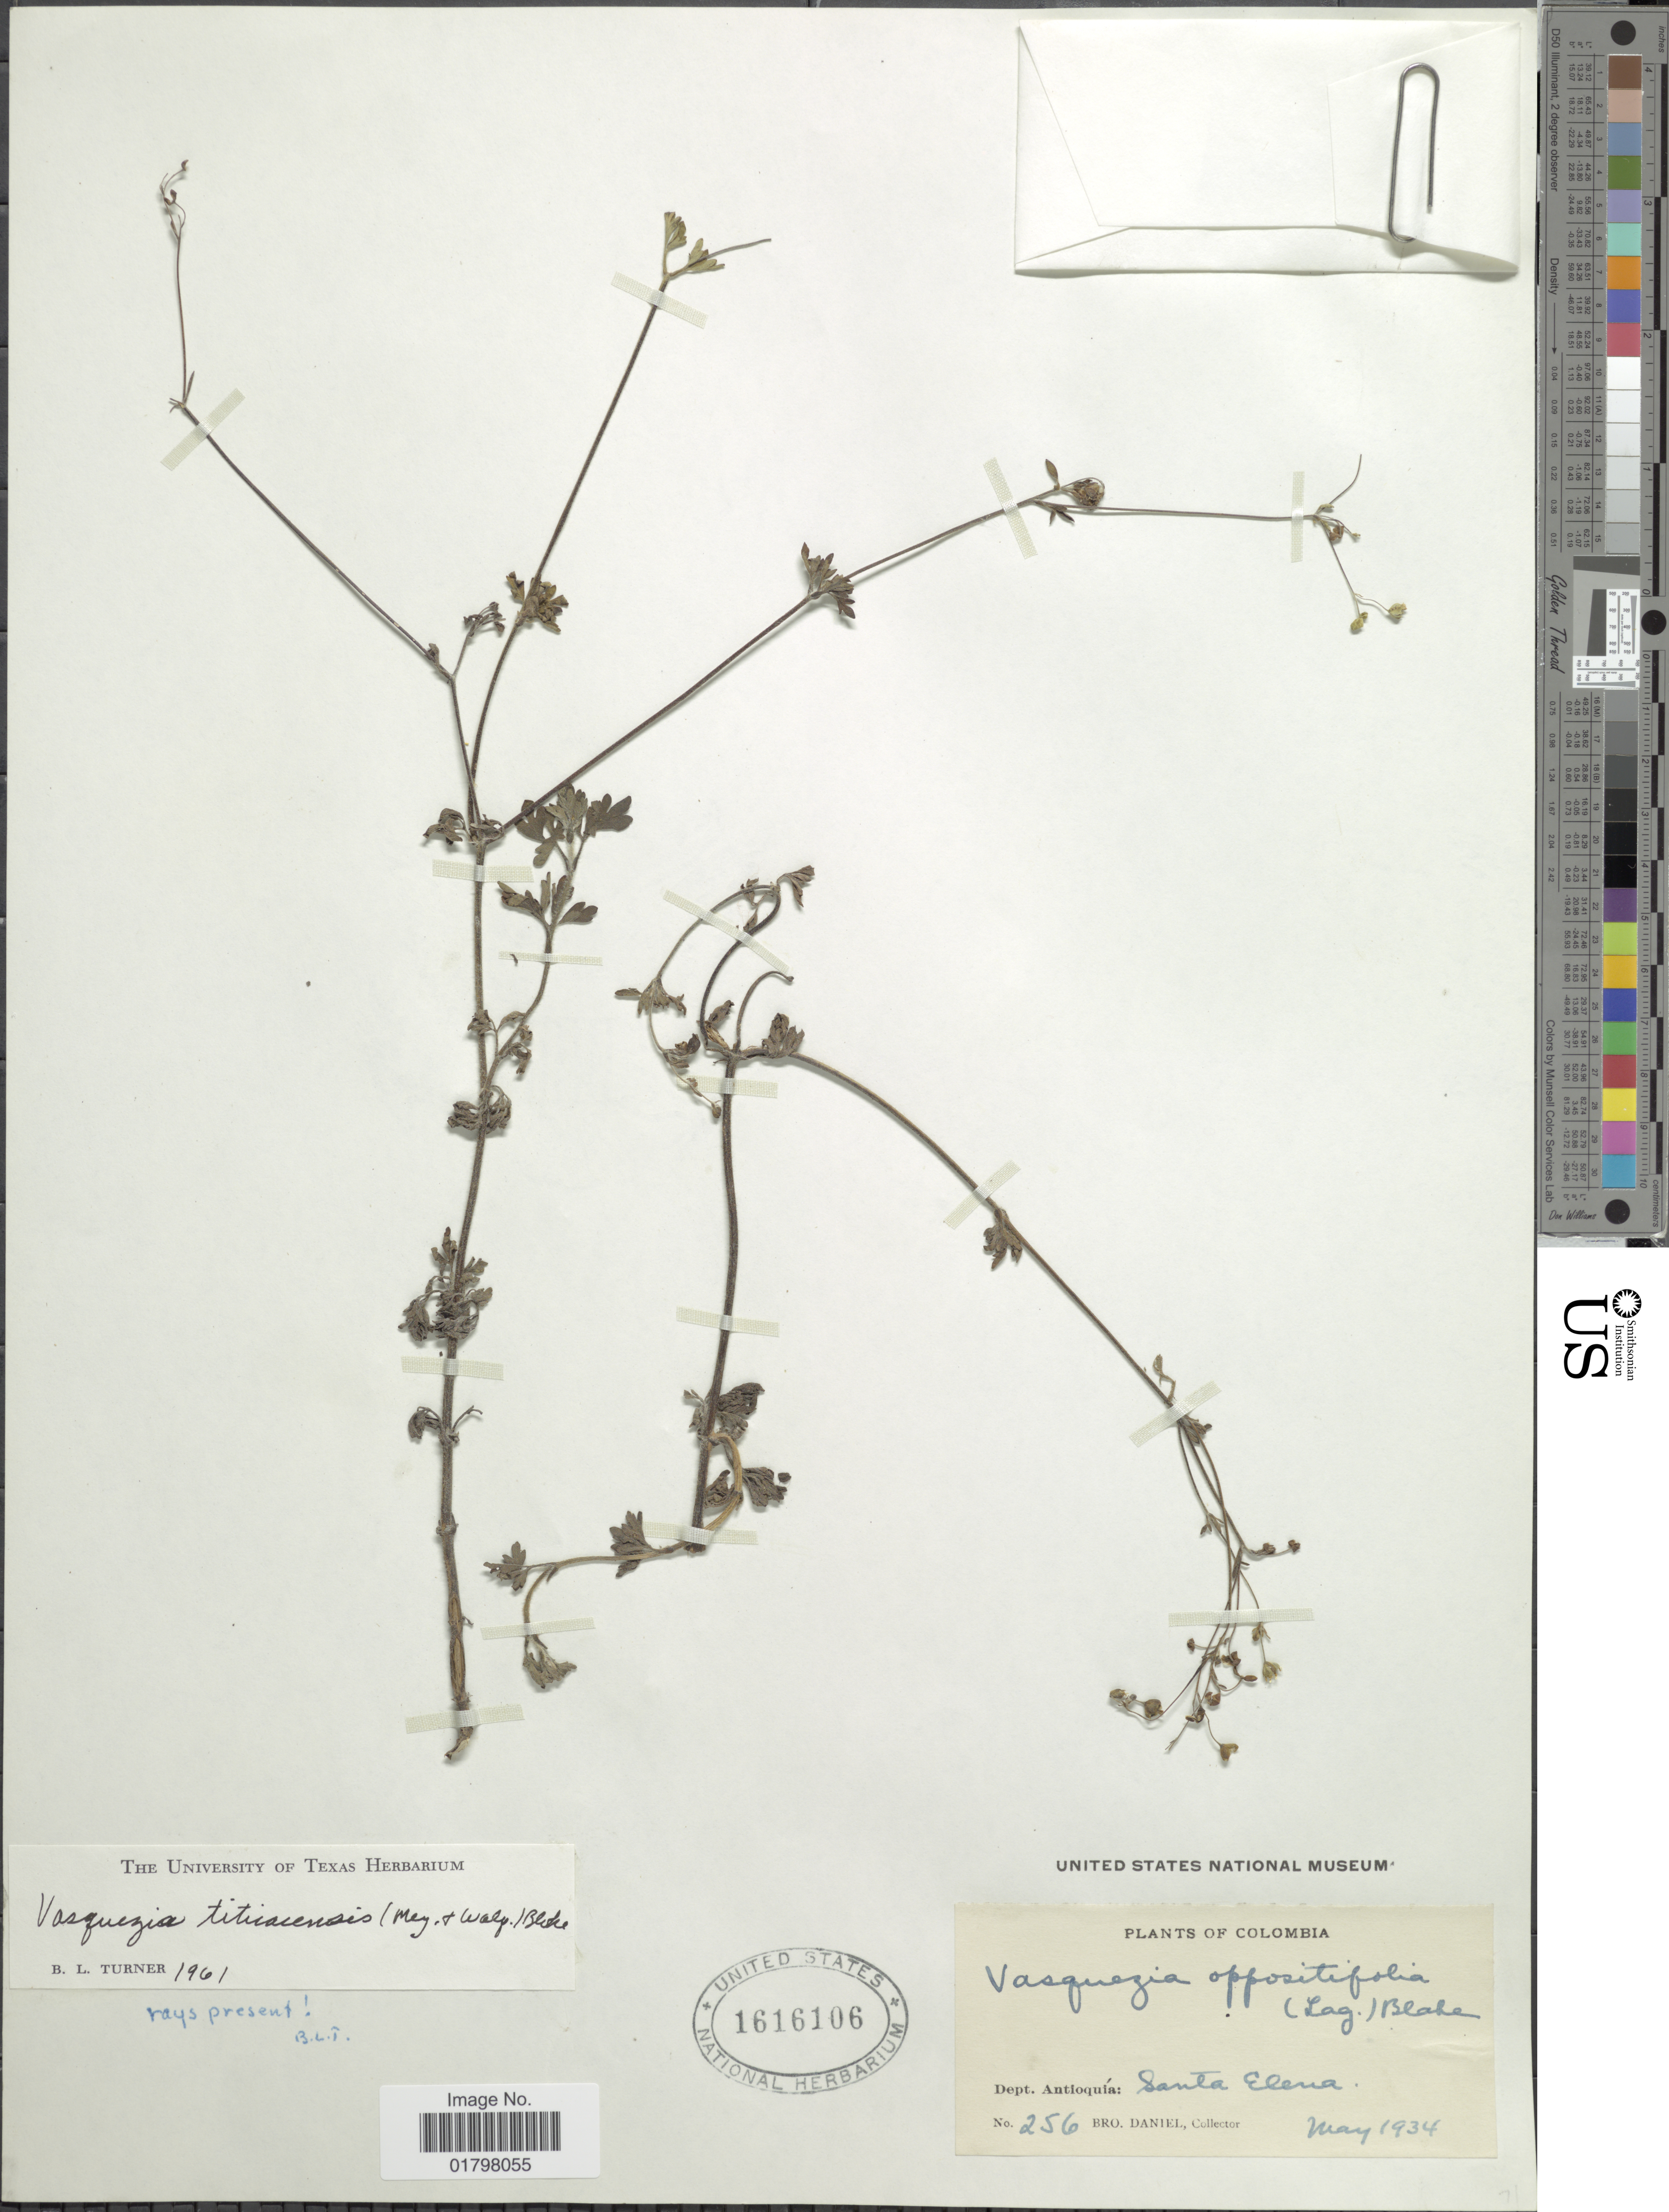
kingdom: Plantae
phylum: Tracheophyta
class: Magnoliopsida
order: Asterales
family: Asteraceae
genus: Vasquesia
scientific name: Vasquesia titicacensis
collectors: Bro. Daniel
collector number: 256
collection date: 1934-05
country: Colombia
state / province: Antioquia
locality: Dept. Antioquía: Santa Elena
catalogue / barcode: US 1616106